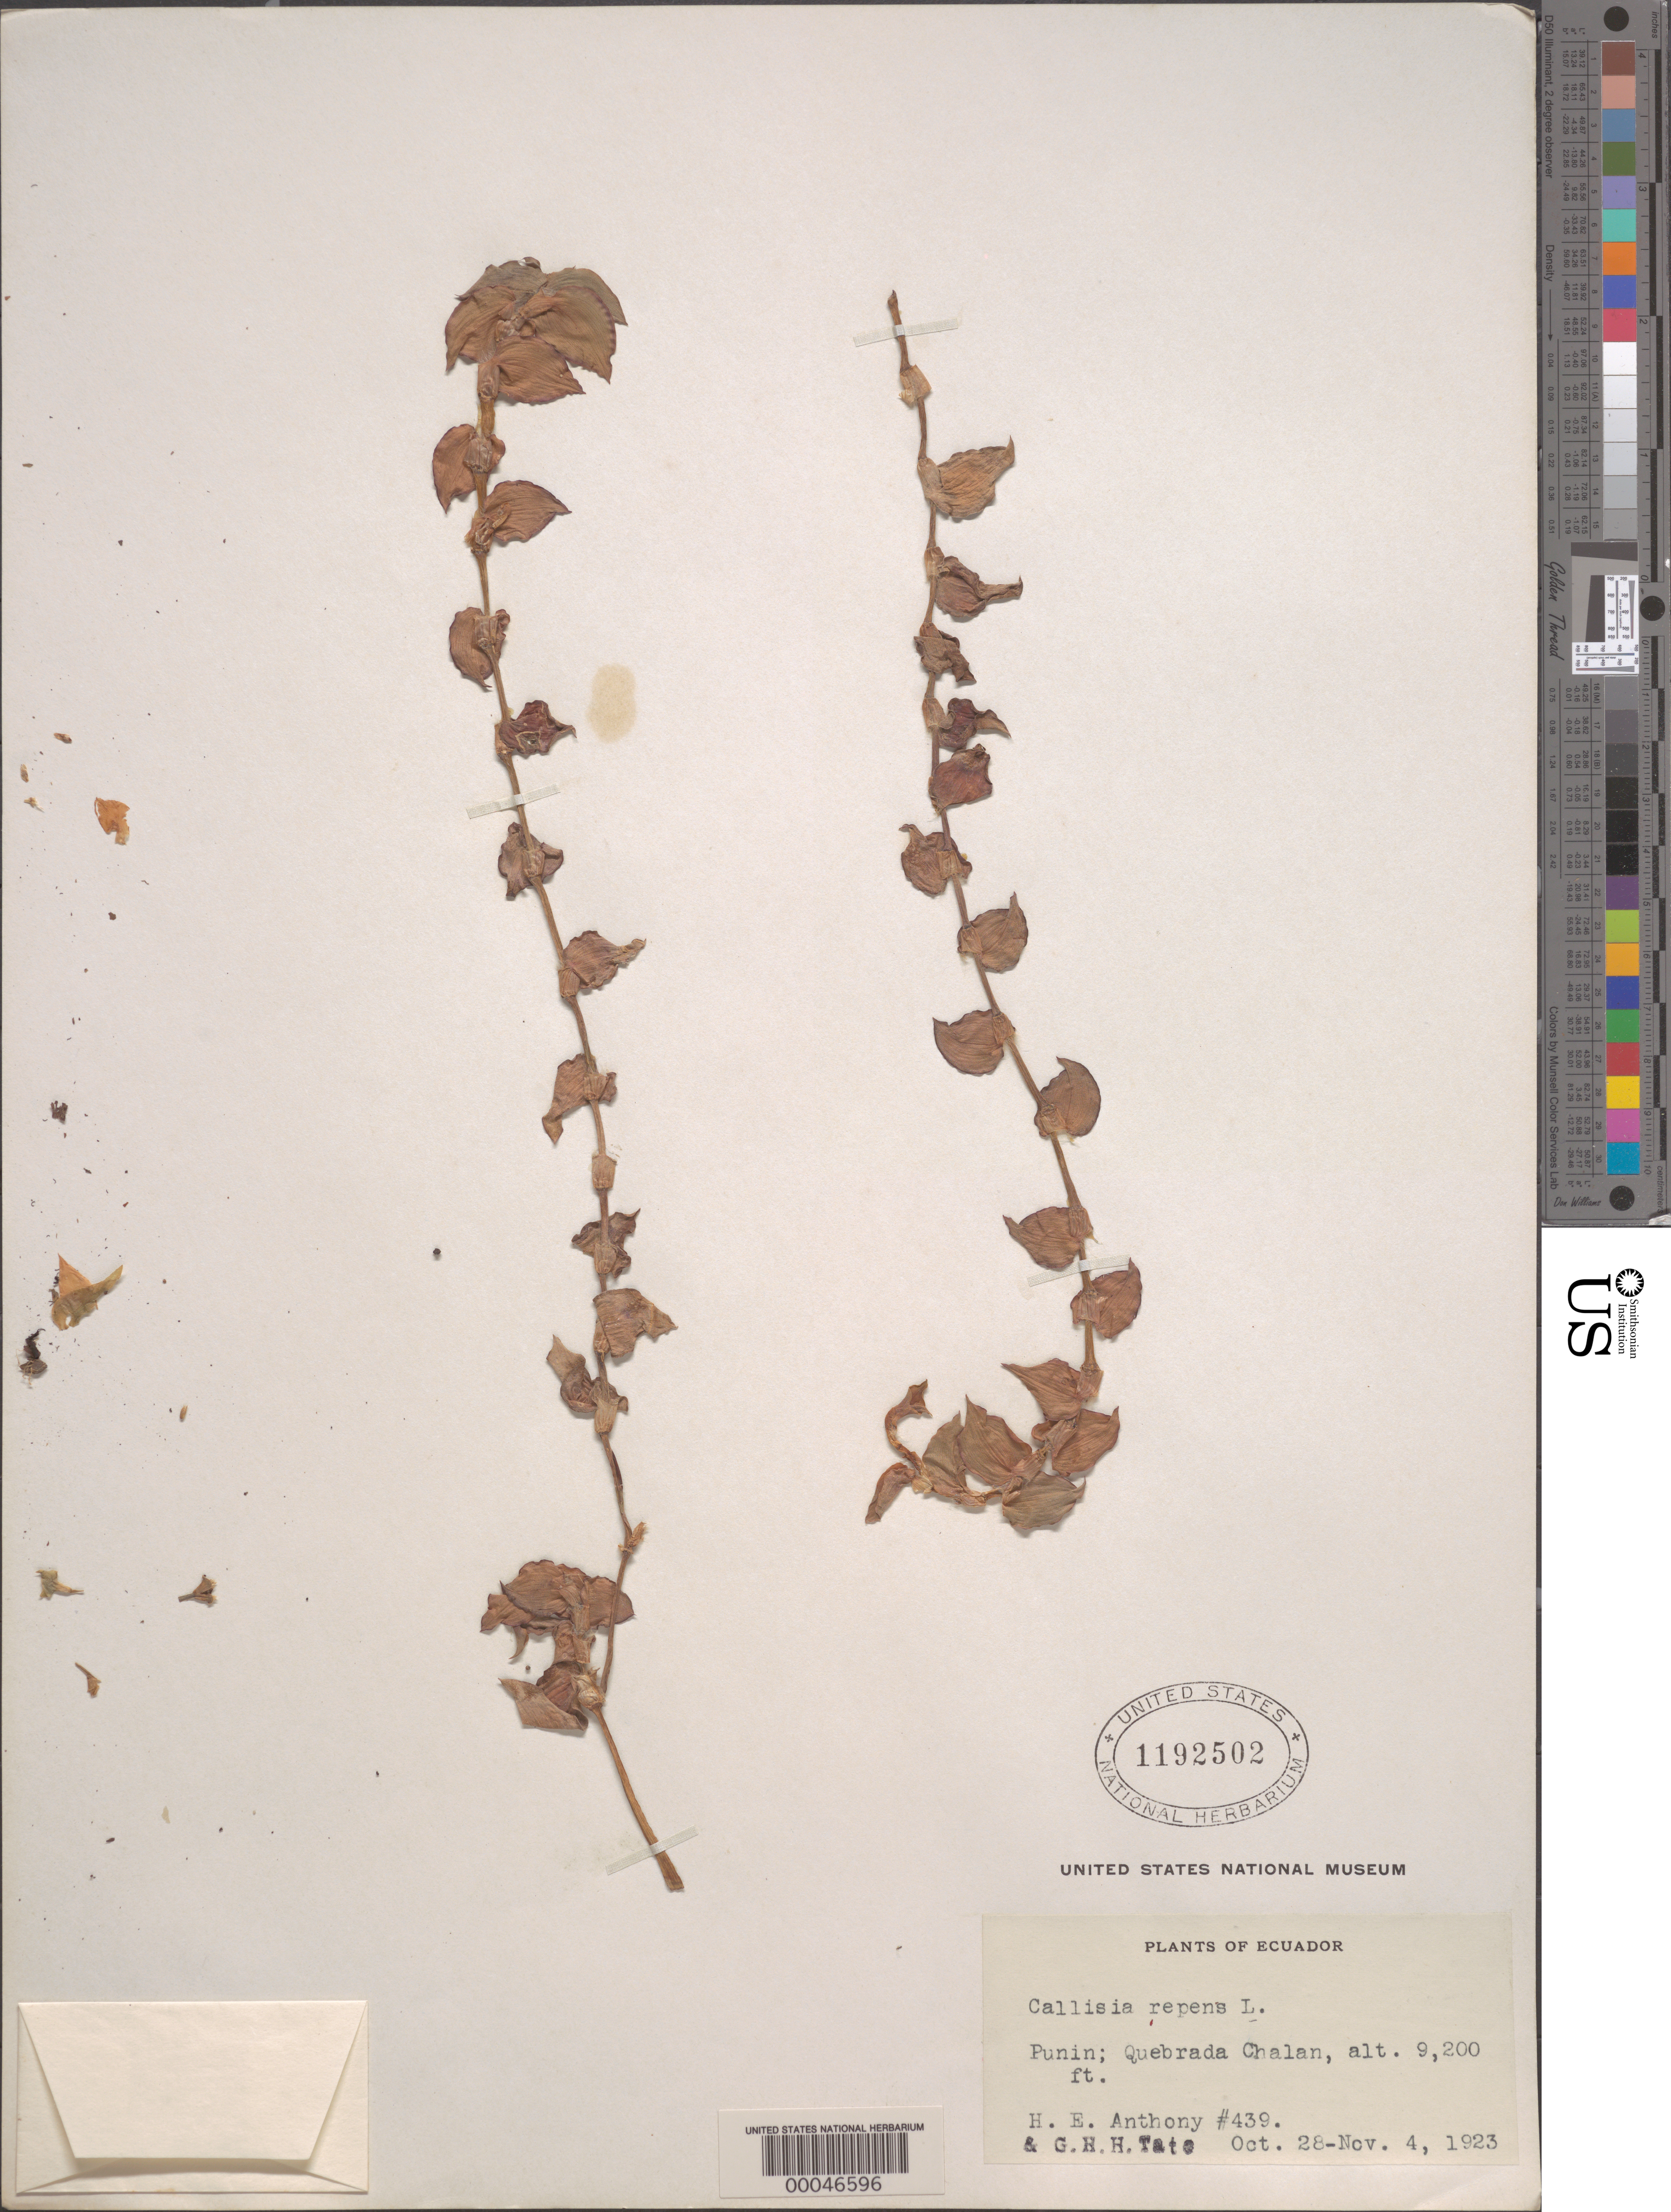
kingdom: Plantae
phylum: Tracheophyta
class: Liliopsida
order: Commelinales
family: Commelinaceae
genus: Callisia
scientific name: Callisia repens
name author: (Jacq.) L.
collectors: H. E. Anthony & G. Tate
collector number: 439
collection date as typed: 28 Oct 1923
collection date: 1923-10-28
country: Ecuador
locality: Punin;Quebrada chalan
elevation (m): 2806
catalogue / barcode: US 1192502